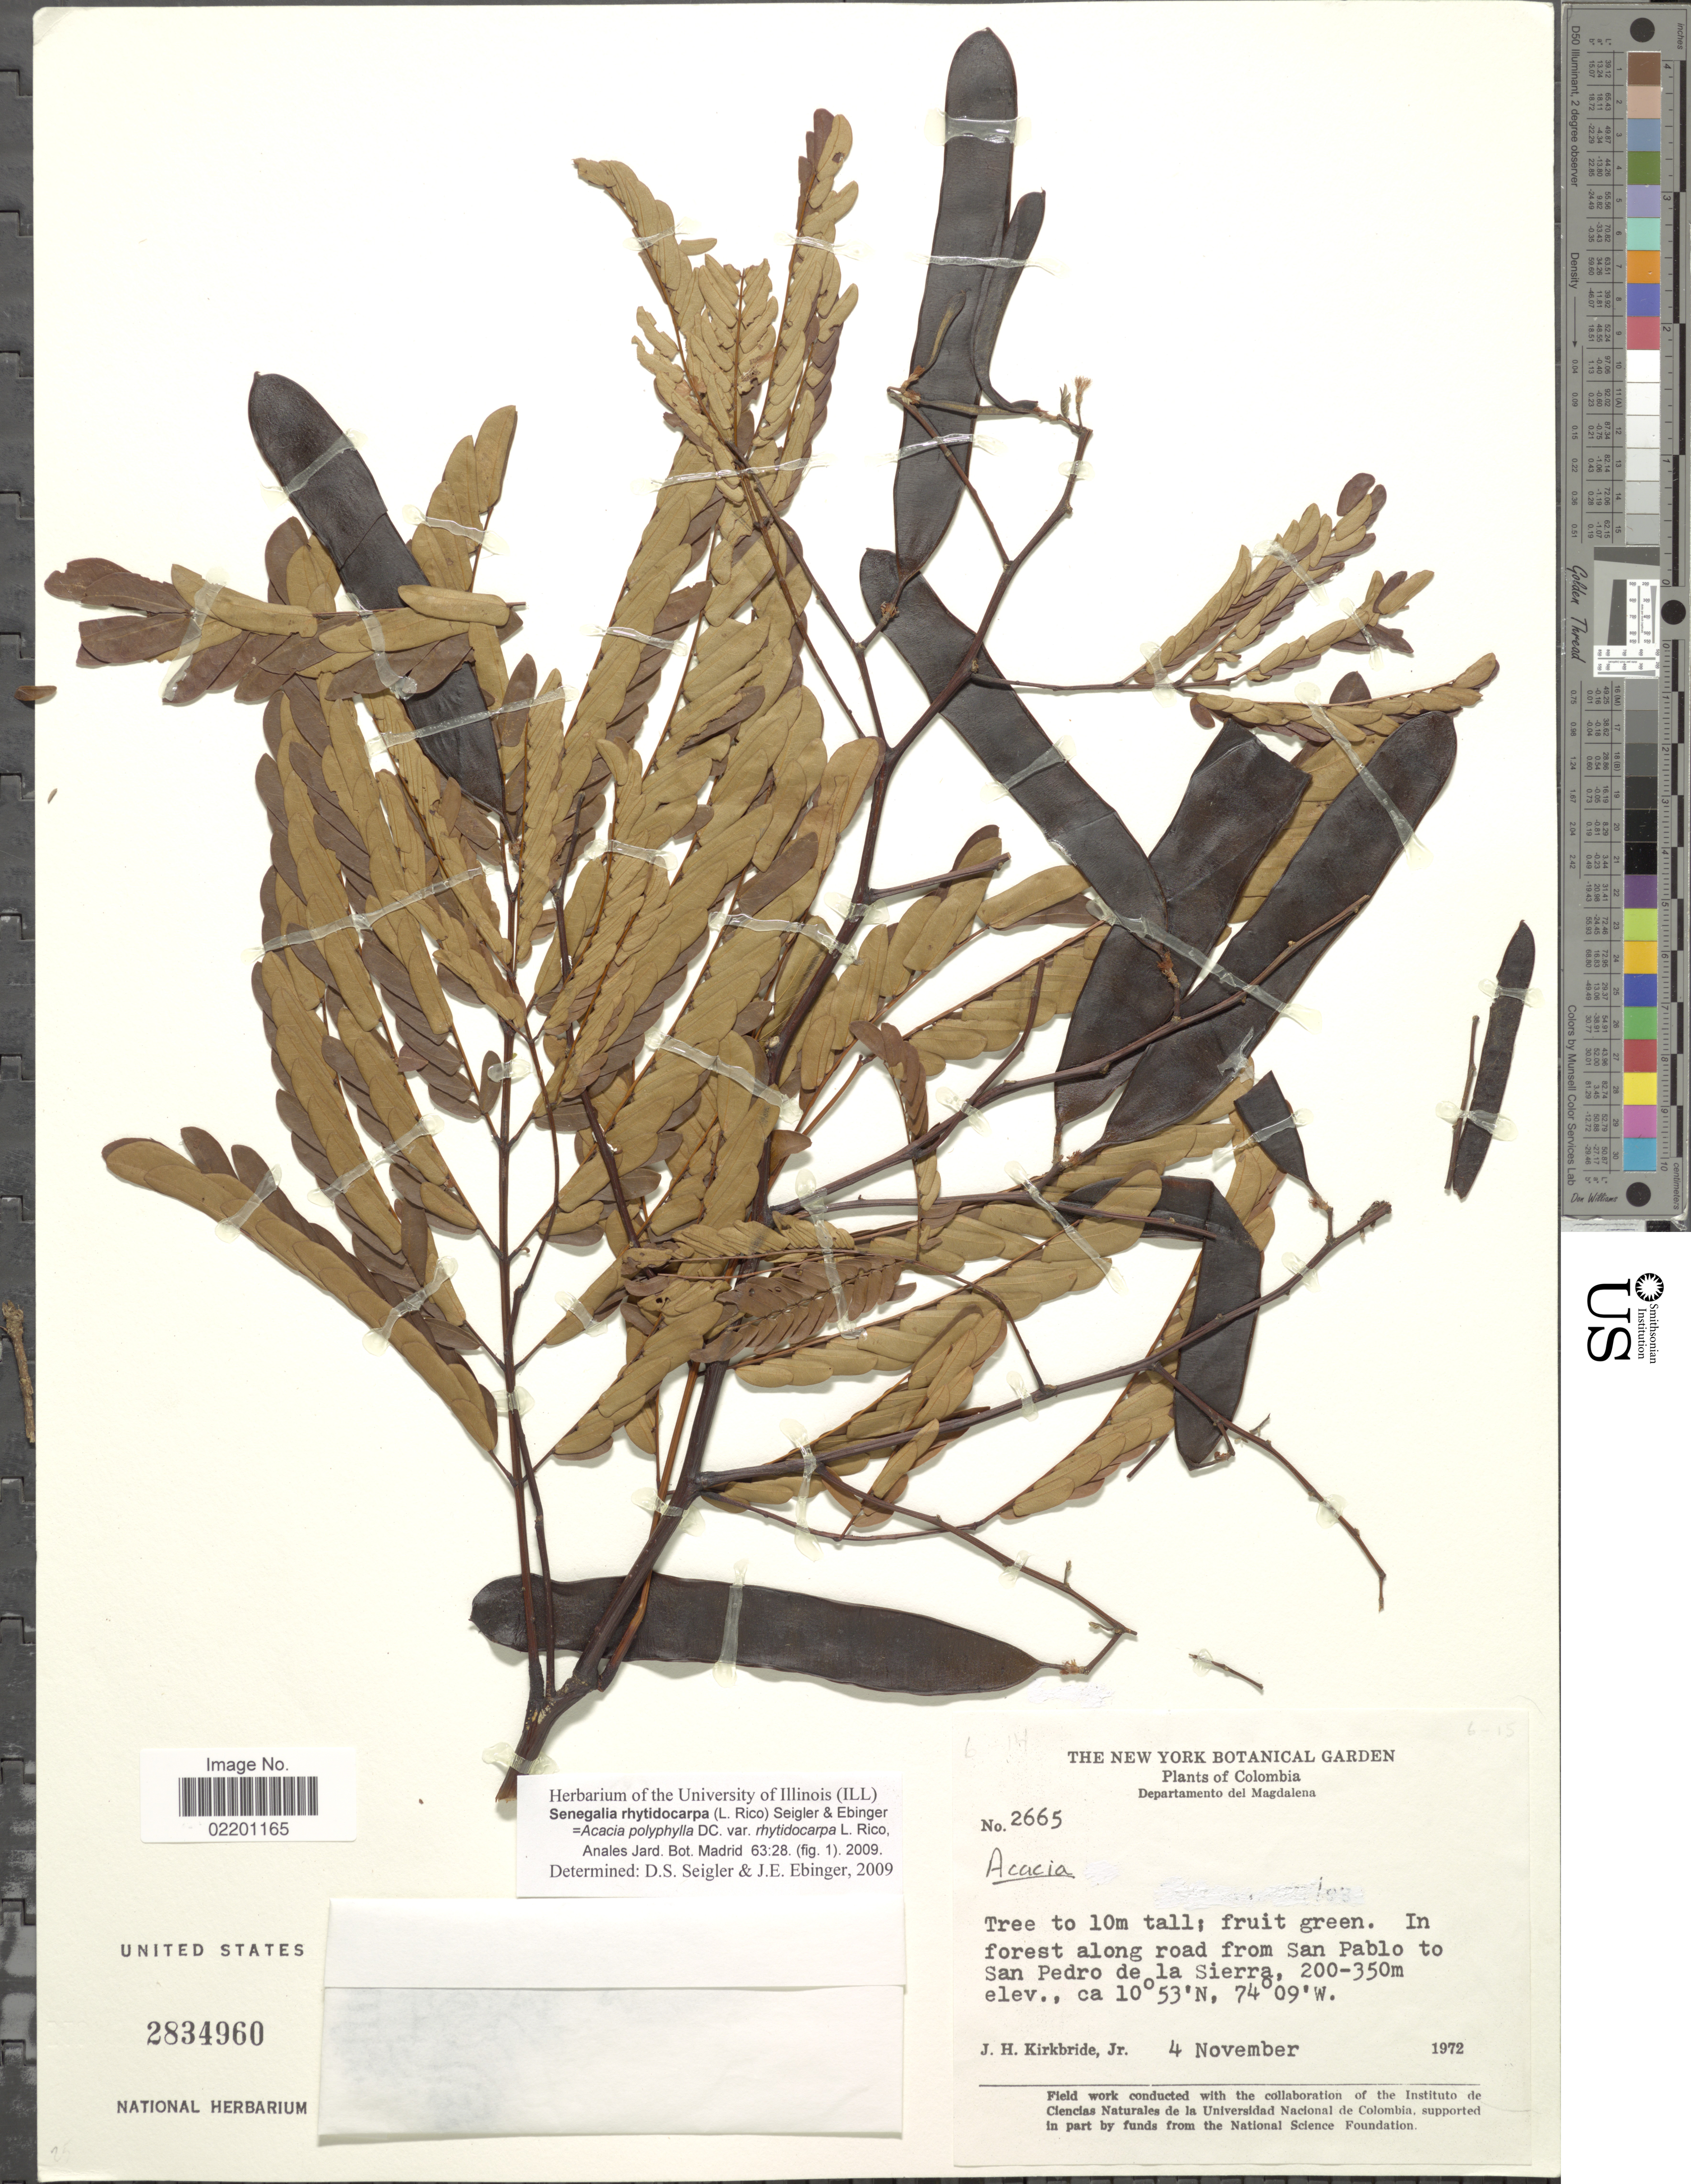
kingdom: Plantae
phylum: Tracheophyta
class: Magnoliopsida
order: Fabales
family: Fabaceae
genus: Senegalia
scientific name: Senegalia rhytidocarpa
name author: (L. Rico) Seigler & Ebinger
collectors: J. H. Kirkbride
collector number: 2665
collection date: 1972-11-04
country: Colombia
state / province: Magdalena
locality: Departamento del Magdalena. In forest along road from San Pablo to San Pedro de la Sierra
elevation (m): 200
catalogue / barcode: US 2834960